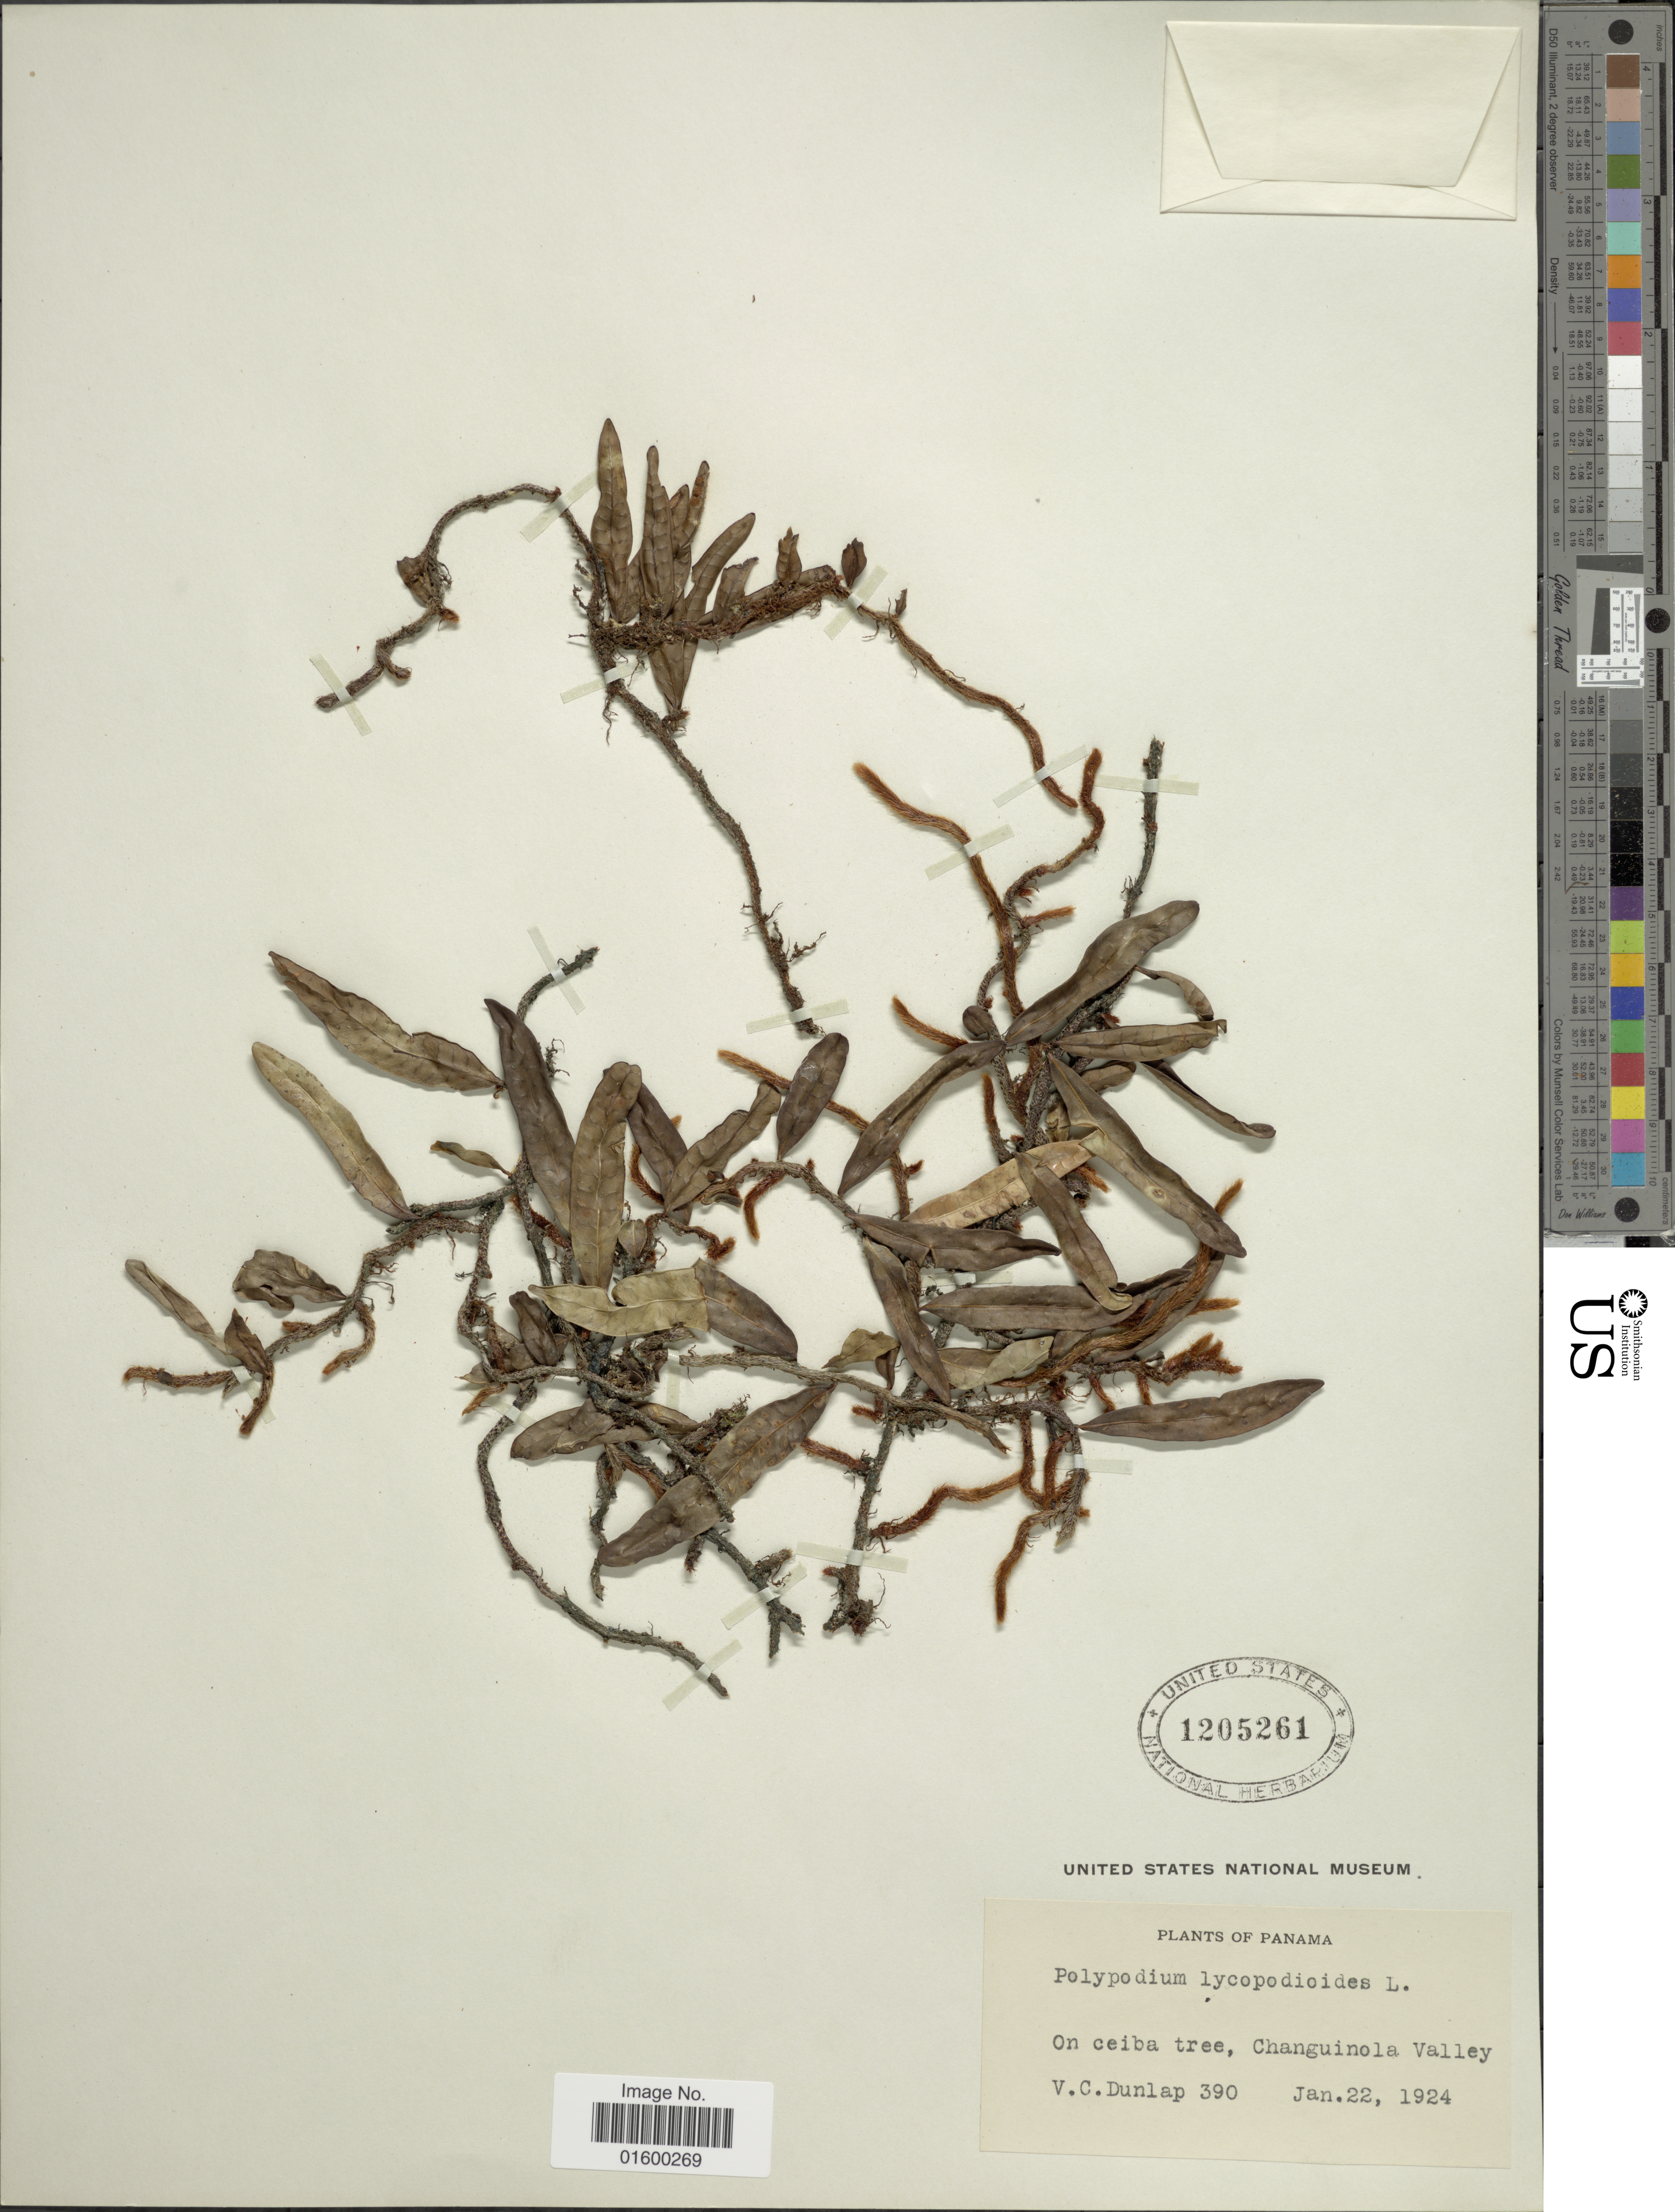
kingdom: Plantae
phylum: Tracheophyta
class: Polypodiopsida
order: Polypodiales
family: Polypodiaceae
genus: Microgramma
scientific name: Microgramma lycopodioides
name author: (L.) Copel.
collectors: V. C. Dunlap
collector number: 390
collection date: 1924-01-22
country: Panama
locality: Changuinola Valley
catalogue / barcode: US 1205261